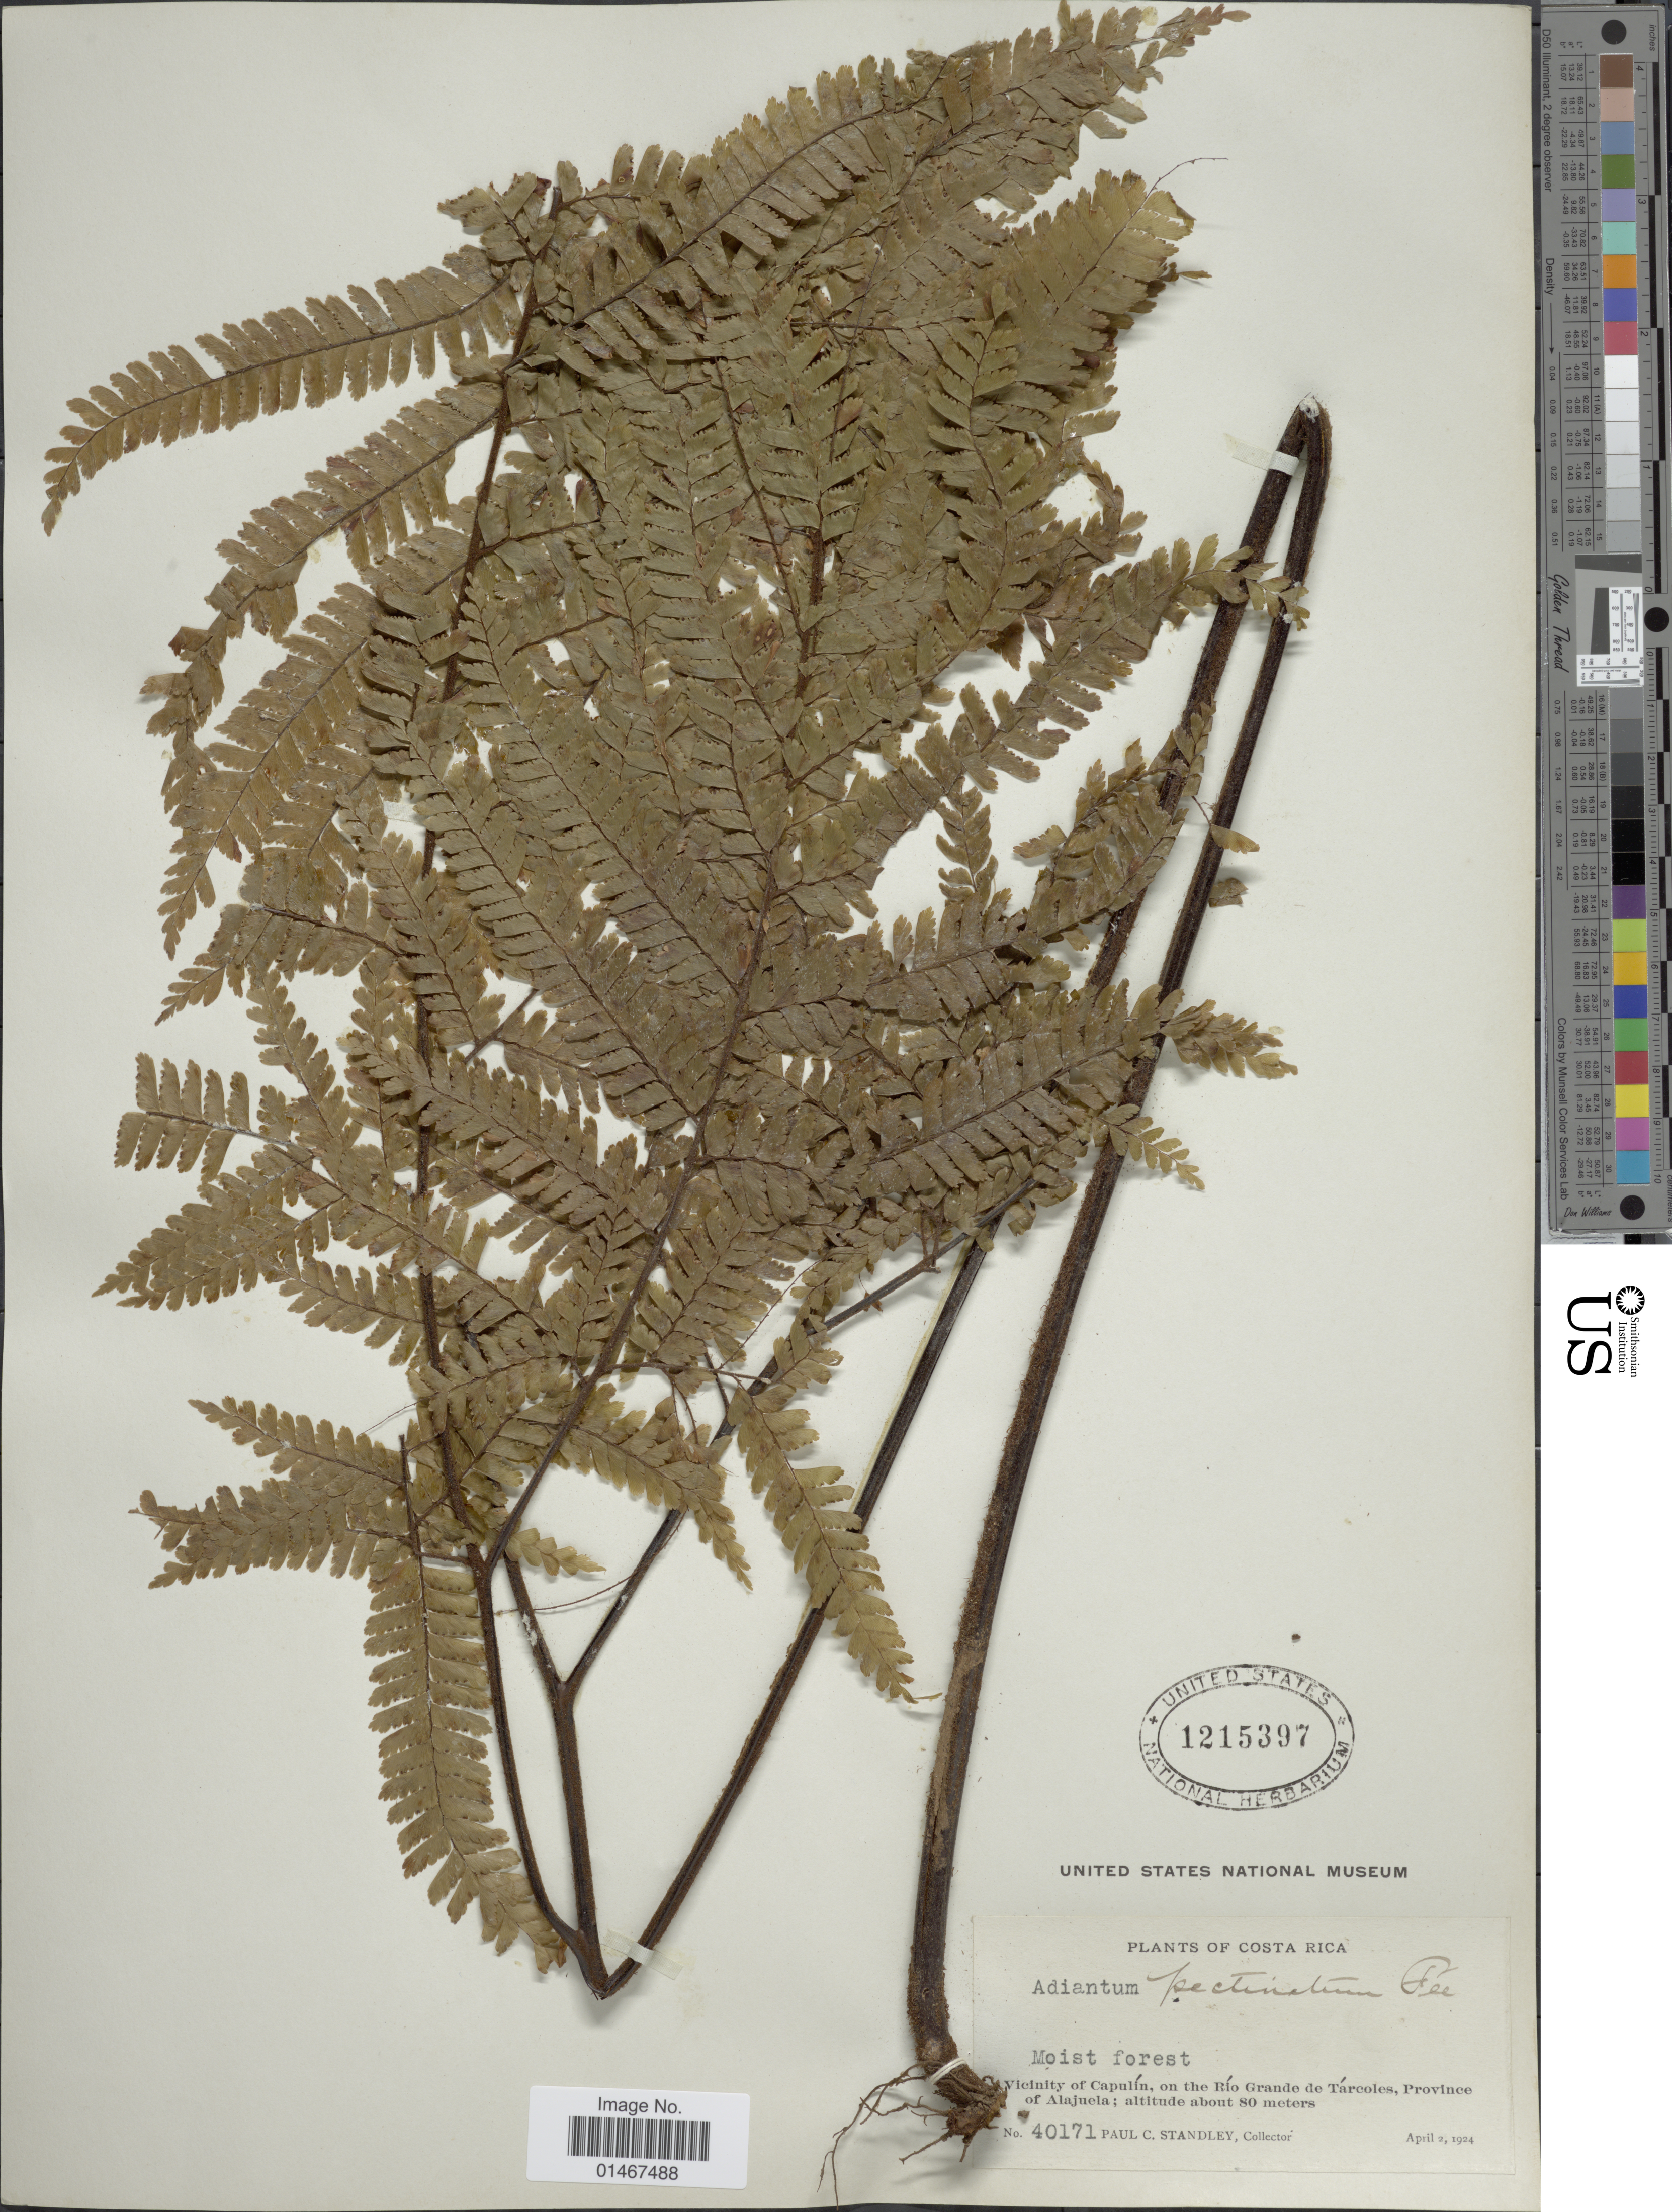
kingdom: Plantae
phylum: Tracheophyta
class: Polypodiopsida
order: Polypodiales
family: Pteridaceae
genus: Adiantum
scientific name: Adiantum pectinatum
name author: Kunze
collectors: P. C. Standley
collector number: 40171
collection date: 1924-04-02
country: Costa Rica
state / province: Alajuela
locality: Vicinity of Capulin, on the Rio Grande de tarcoles, Province of Alajuela.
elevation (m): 80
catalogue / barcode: US 1215397